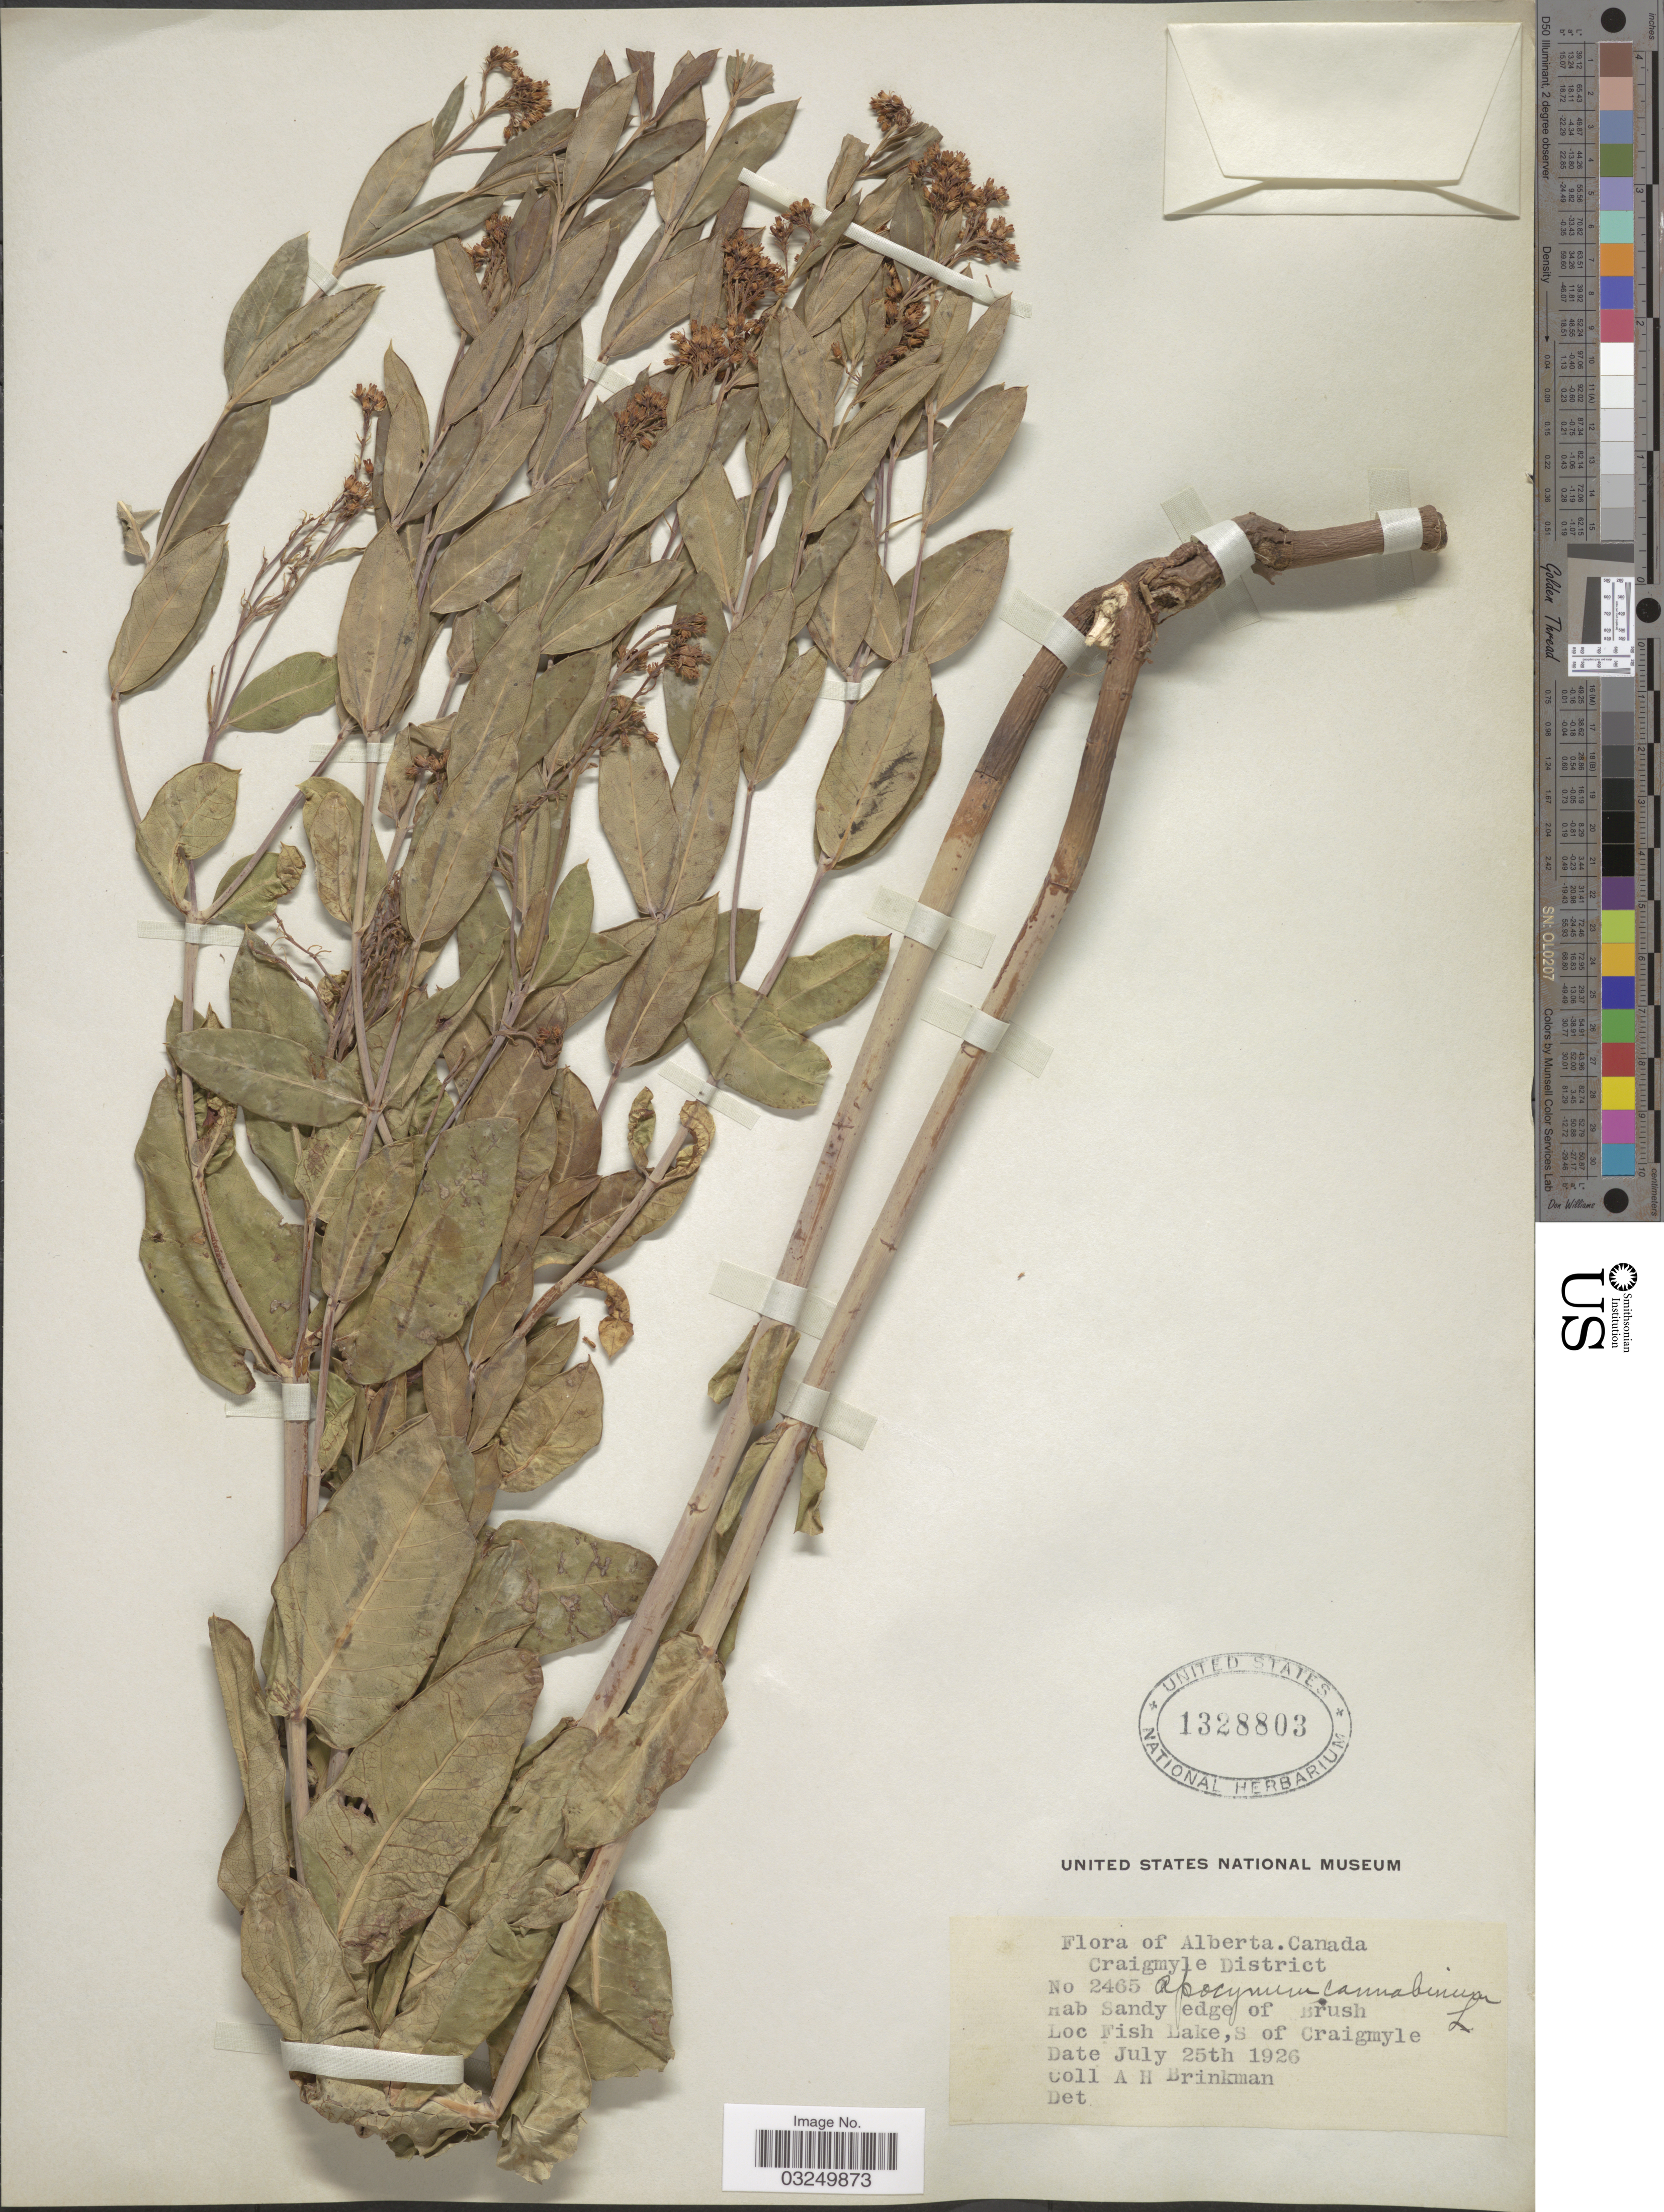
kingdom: Plantae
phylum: Tracheophyta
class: Magnoliopsida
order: Gentianales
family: Apocynaceae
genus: Apocynum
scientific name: Apocynum cannabinum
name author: L.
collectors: A. Brinkman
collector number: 2465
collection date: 1926-07-25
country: Canada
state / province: Alberta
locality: Craigmyle District. Fish Lake, S of Craigmyle.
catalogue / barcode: US 1328803